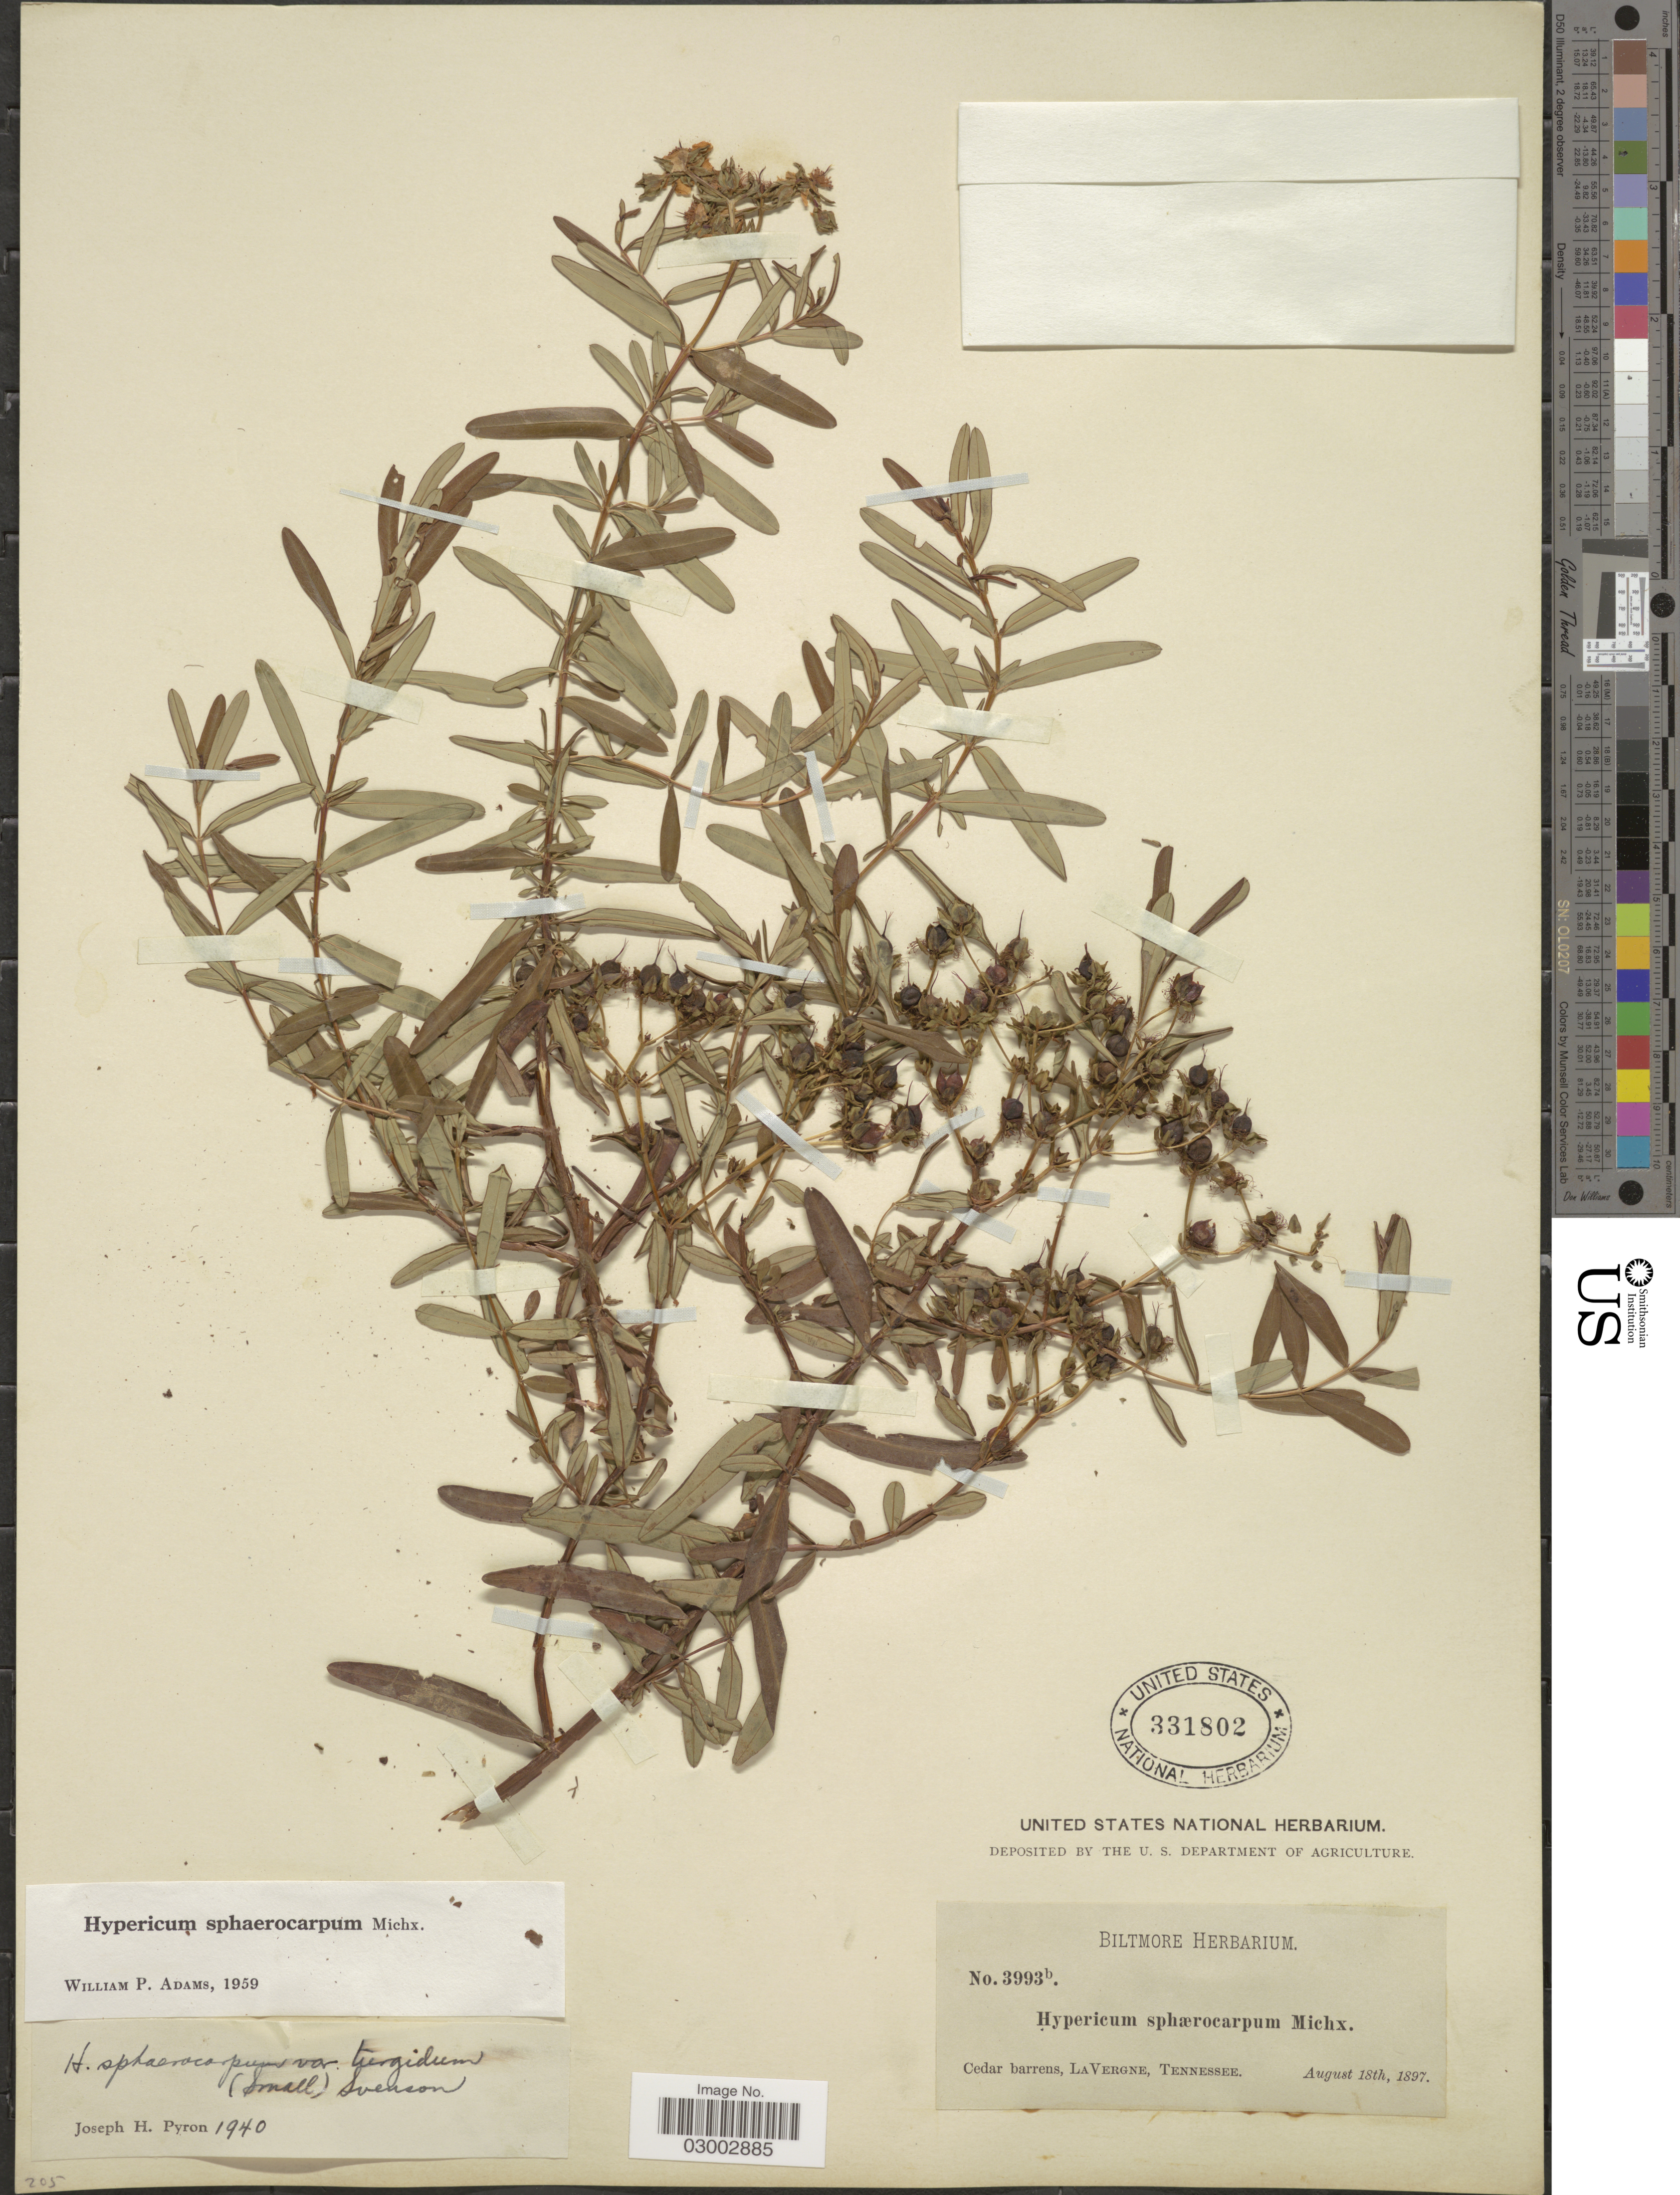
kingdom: Plantae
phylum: Tracheophyta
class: Magnoliopsida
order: Malpighiales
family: Hypericaceae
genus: Hypericum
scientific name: Hypericum sphaerocarpum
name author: Michx.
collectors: ex herb. Biltmore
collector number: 3993b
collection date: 1897-08-18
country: United States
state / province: Tennessee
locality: Cedar barrens, La Vergne.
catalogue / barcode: US 331802